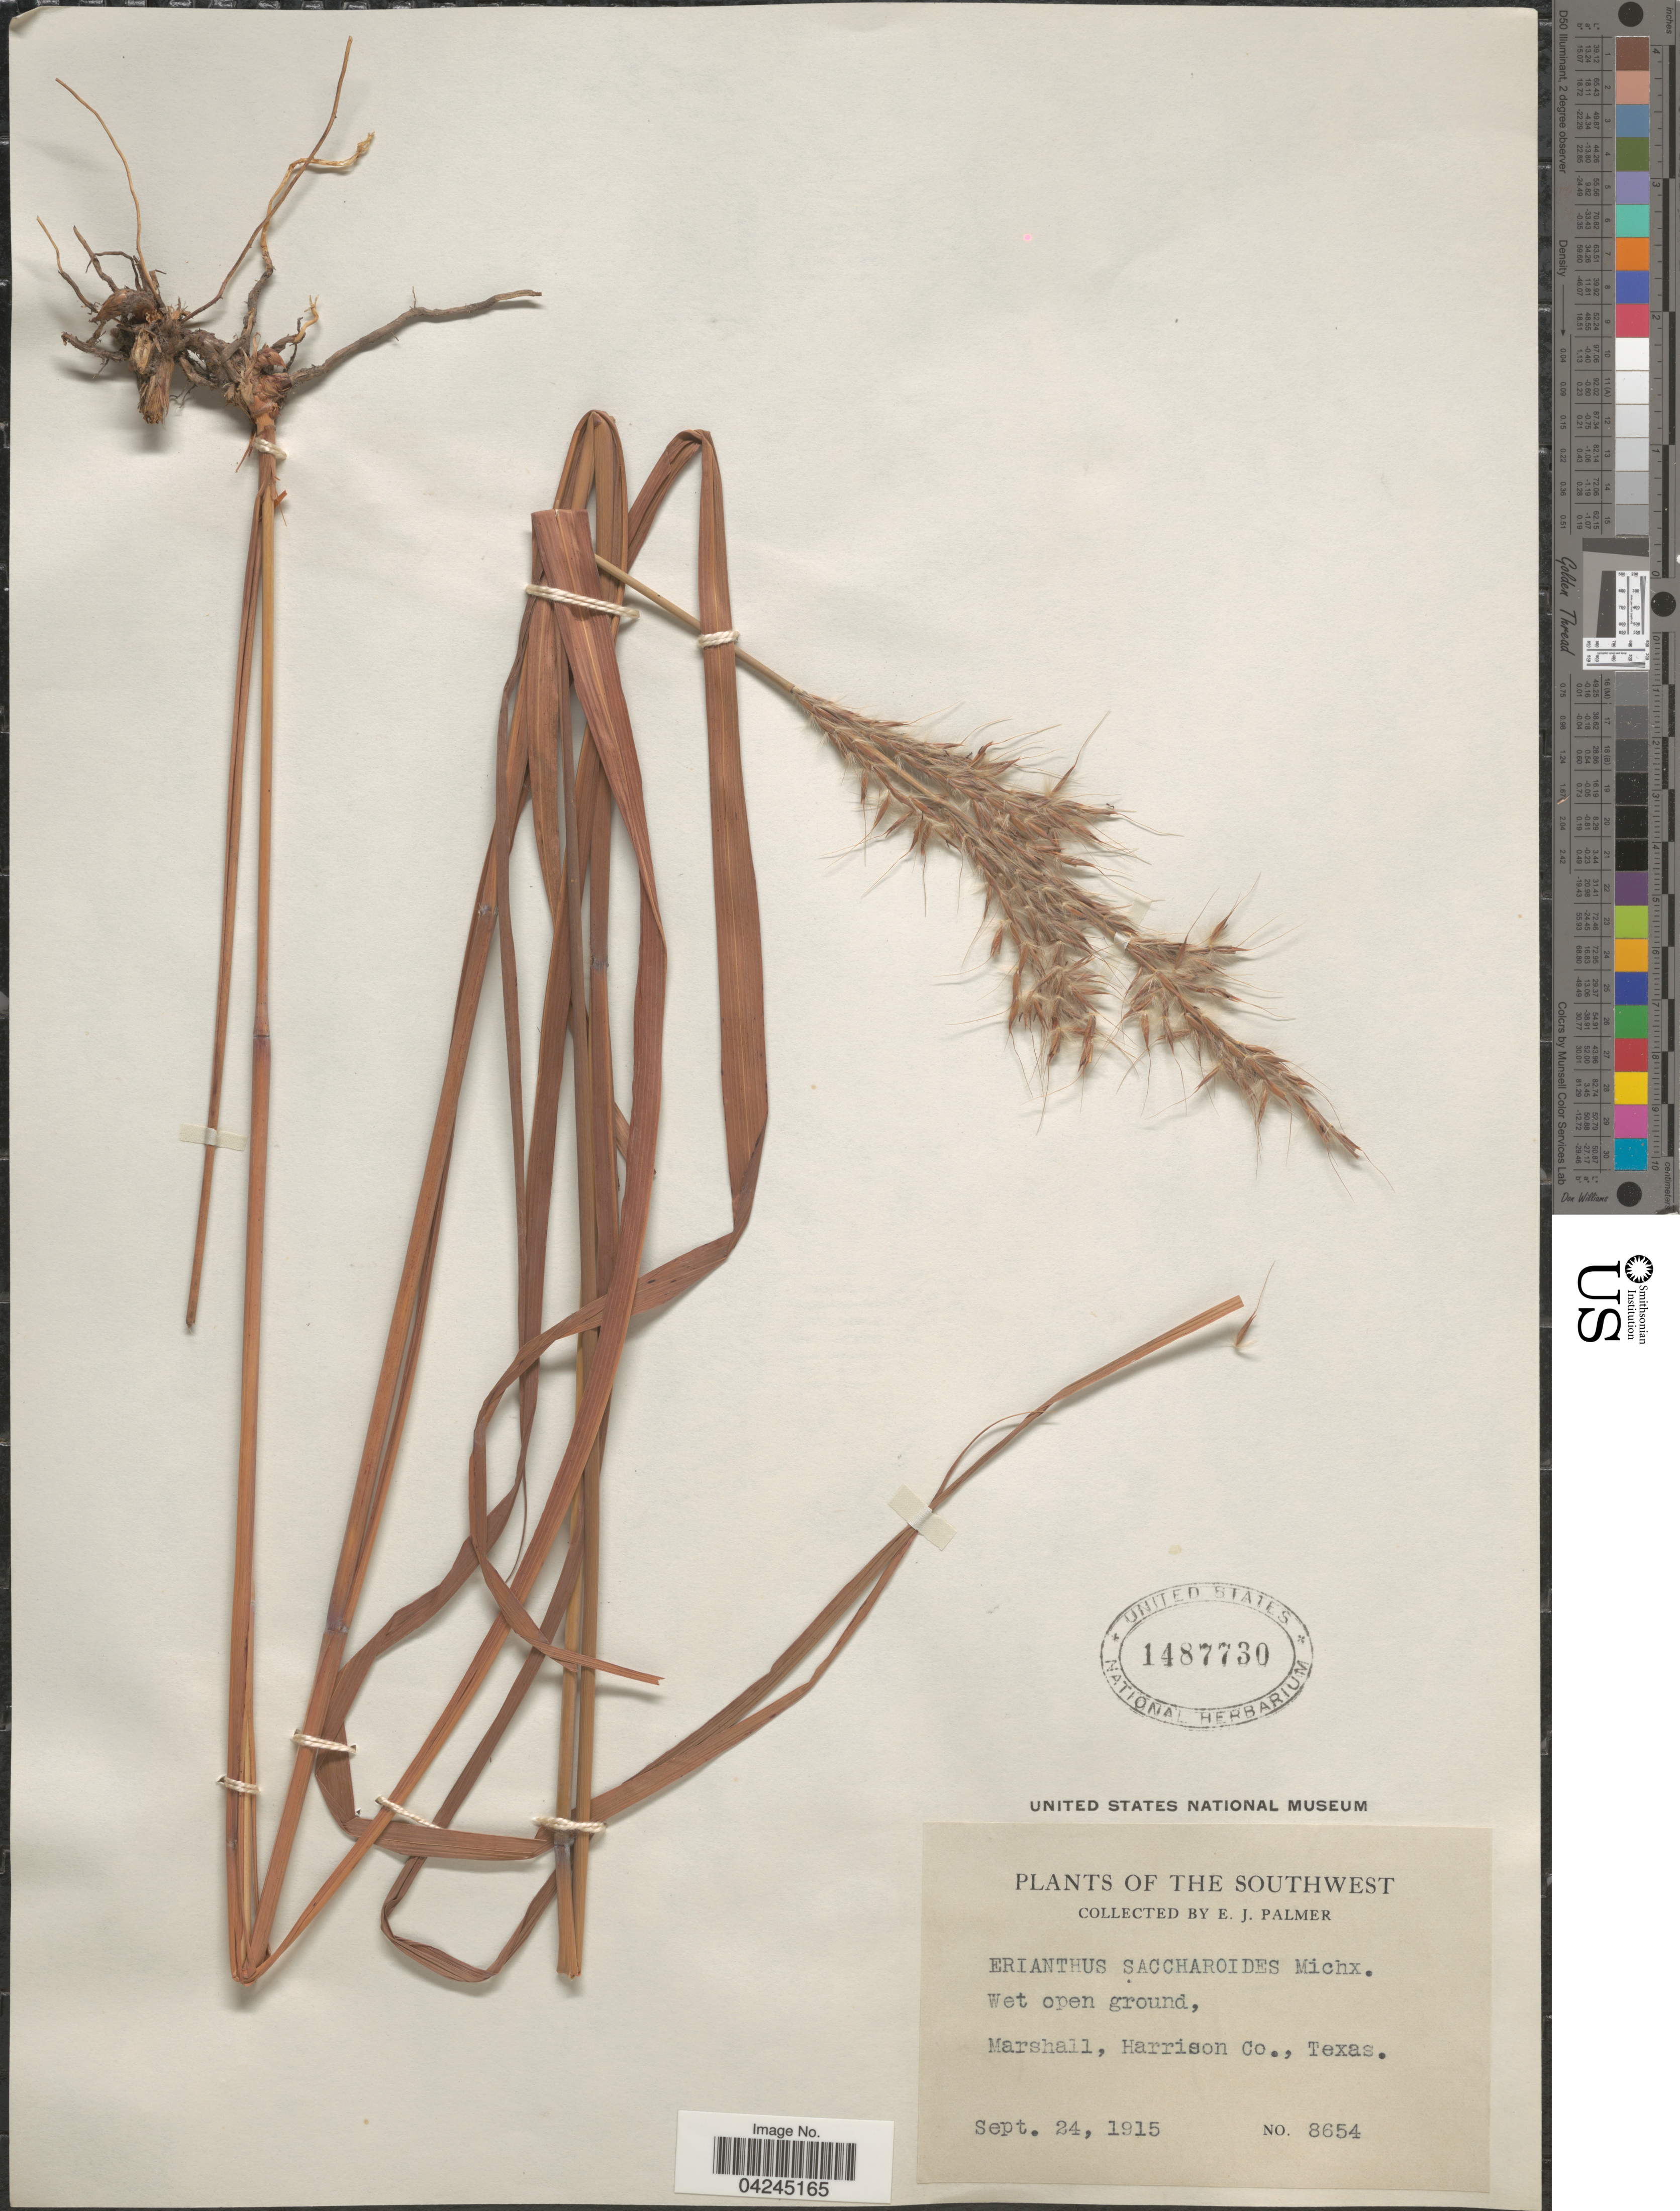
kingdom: Plantae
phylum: Tracheophyta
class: Liliopsida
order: Poales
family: Poaceae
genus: Erianthus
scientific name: Erianthus giganteus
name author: (Walter) P. Beauv.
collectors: E. J. Palmer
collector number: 8654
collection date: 1915-09-24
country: United States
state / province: Texas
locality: Southwest. Wet open ground, Marshall, Harrison Co.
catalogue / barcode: US 1487730